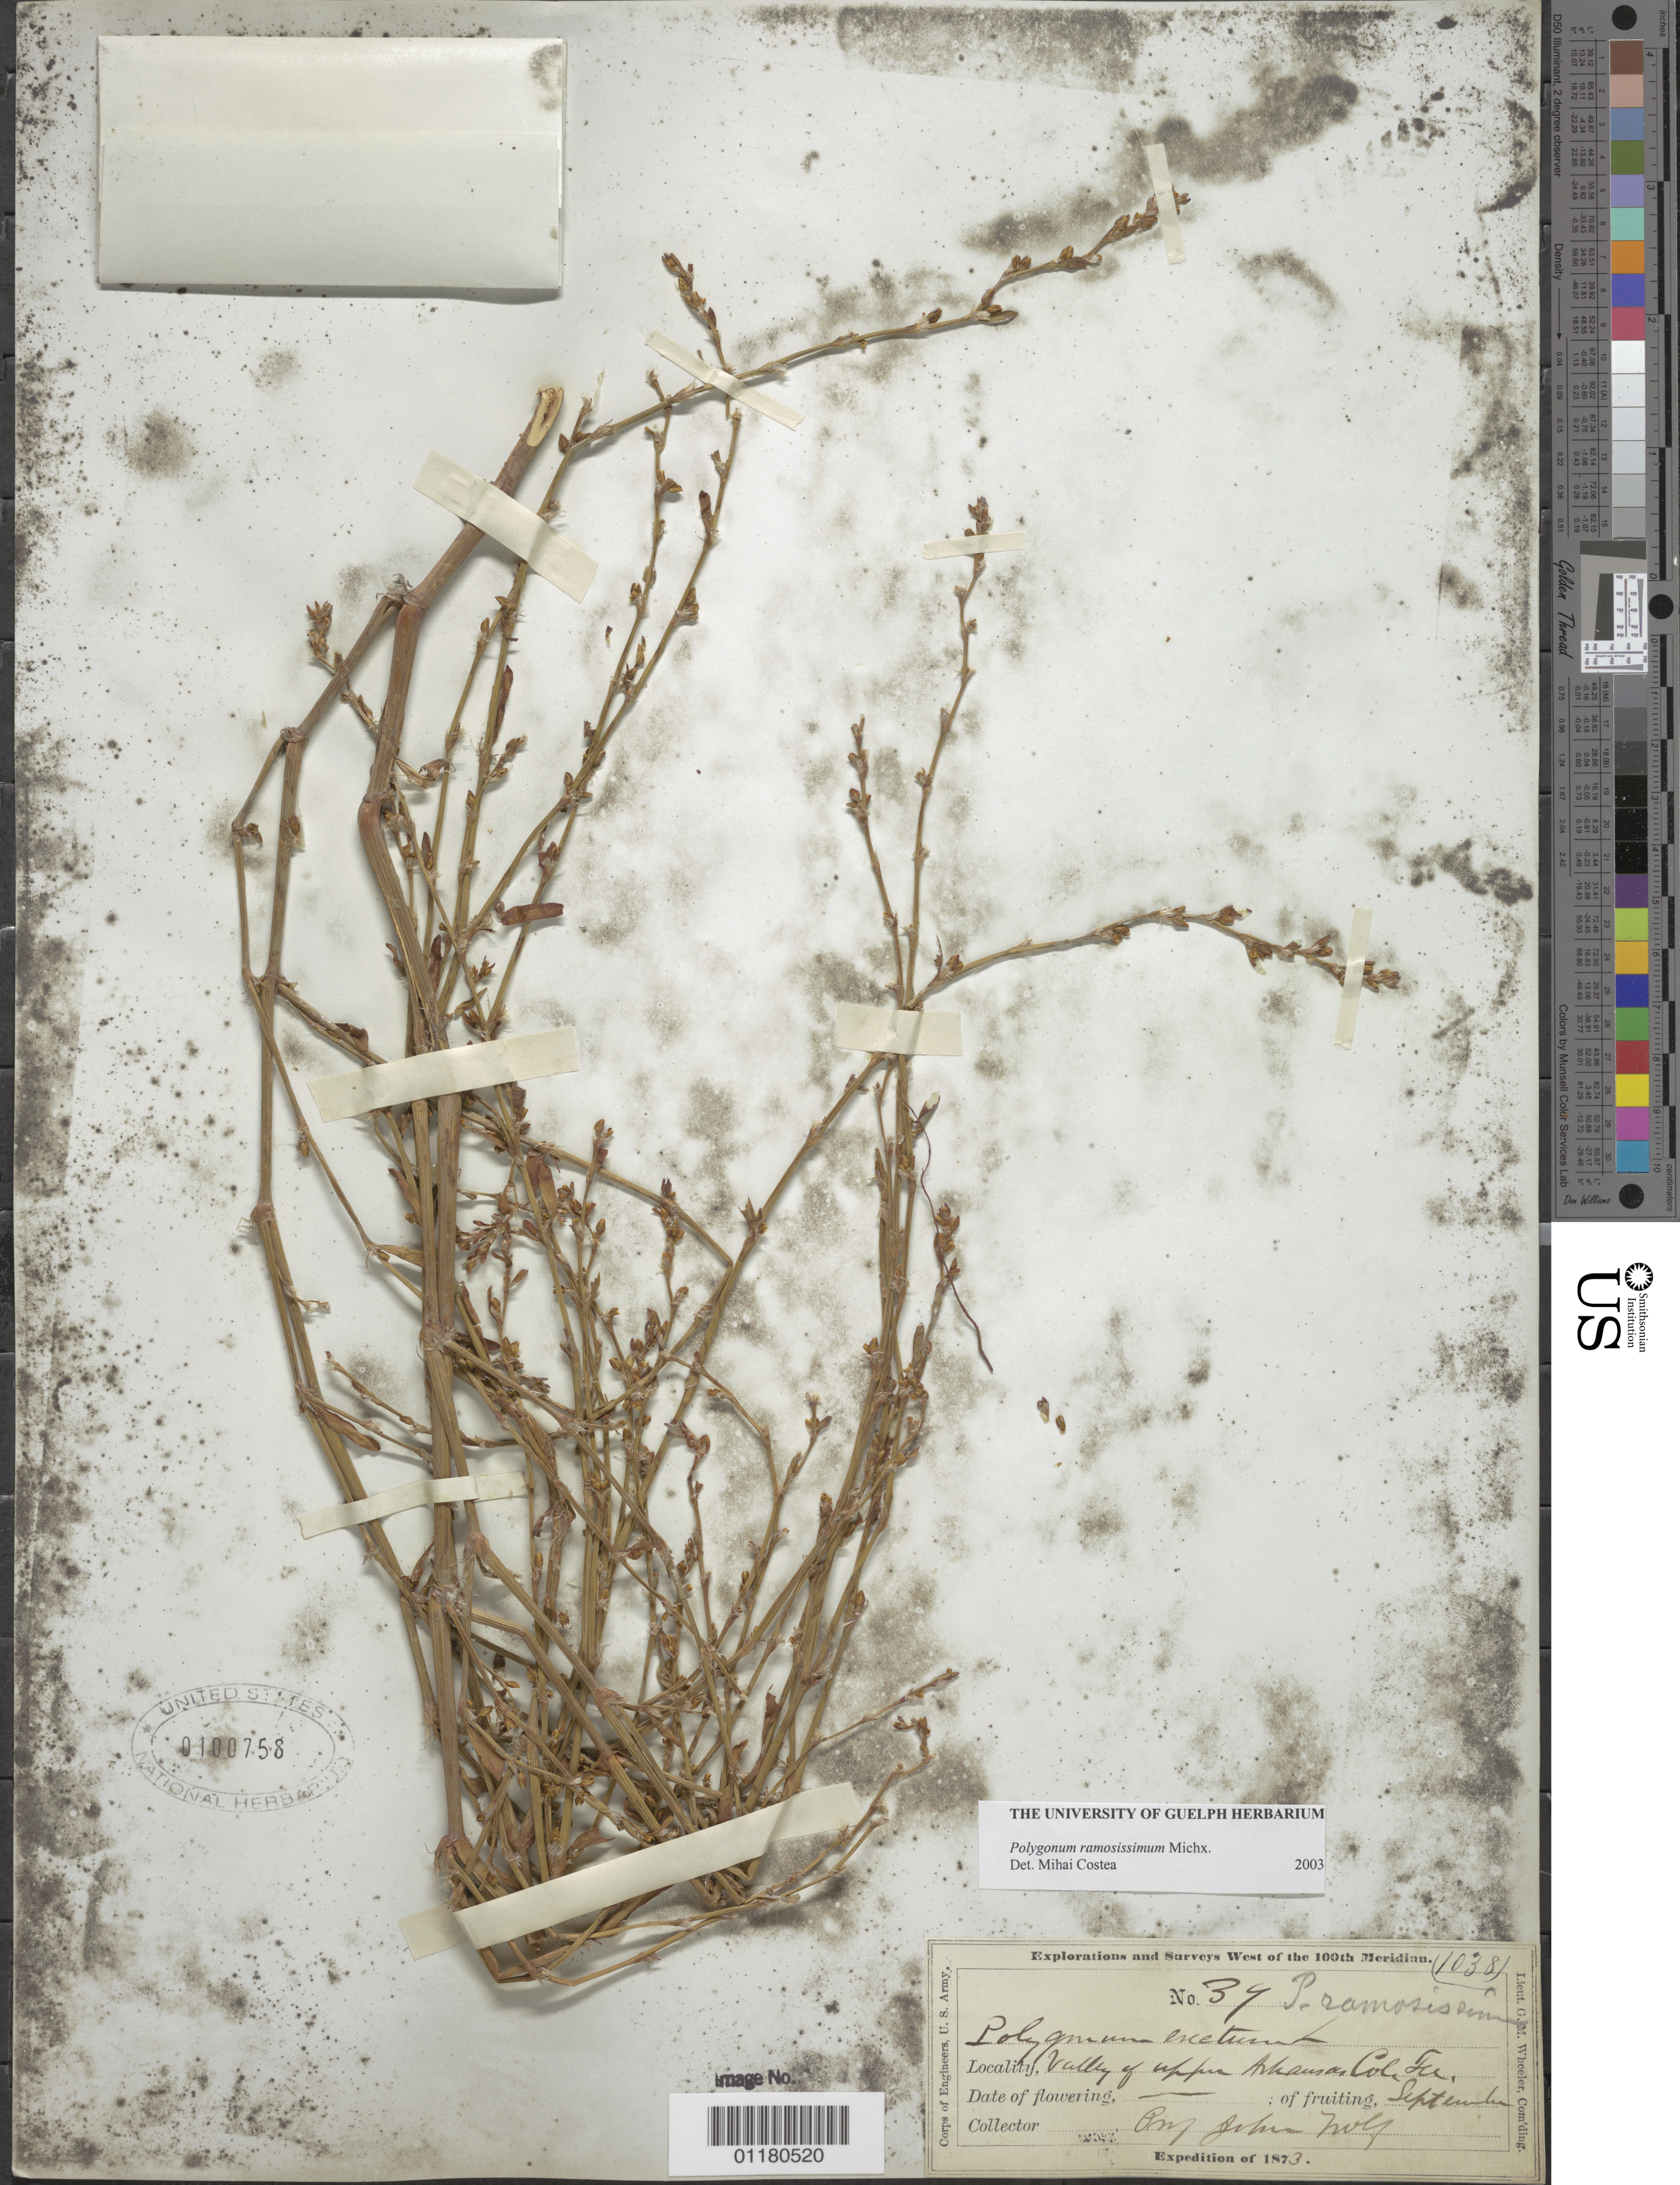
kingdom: Plantae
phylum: Tracheophyta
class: Magnoliopsida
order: Caryophyllales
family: Polygonaceae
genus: Polygonum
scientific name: Polygonum ramosissimum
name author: Michx.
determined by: Costea, M., (UCR), University of California - Riverside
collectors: J. Wolf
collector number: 39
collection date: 1873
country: United States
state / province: Colorado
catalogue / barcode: US 100758